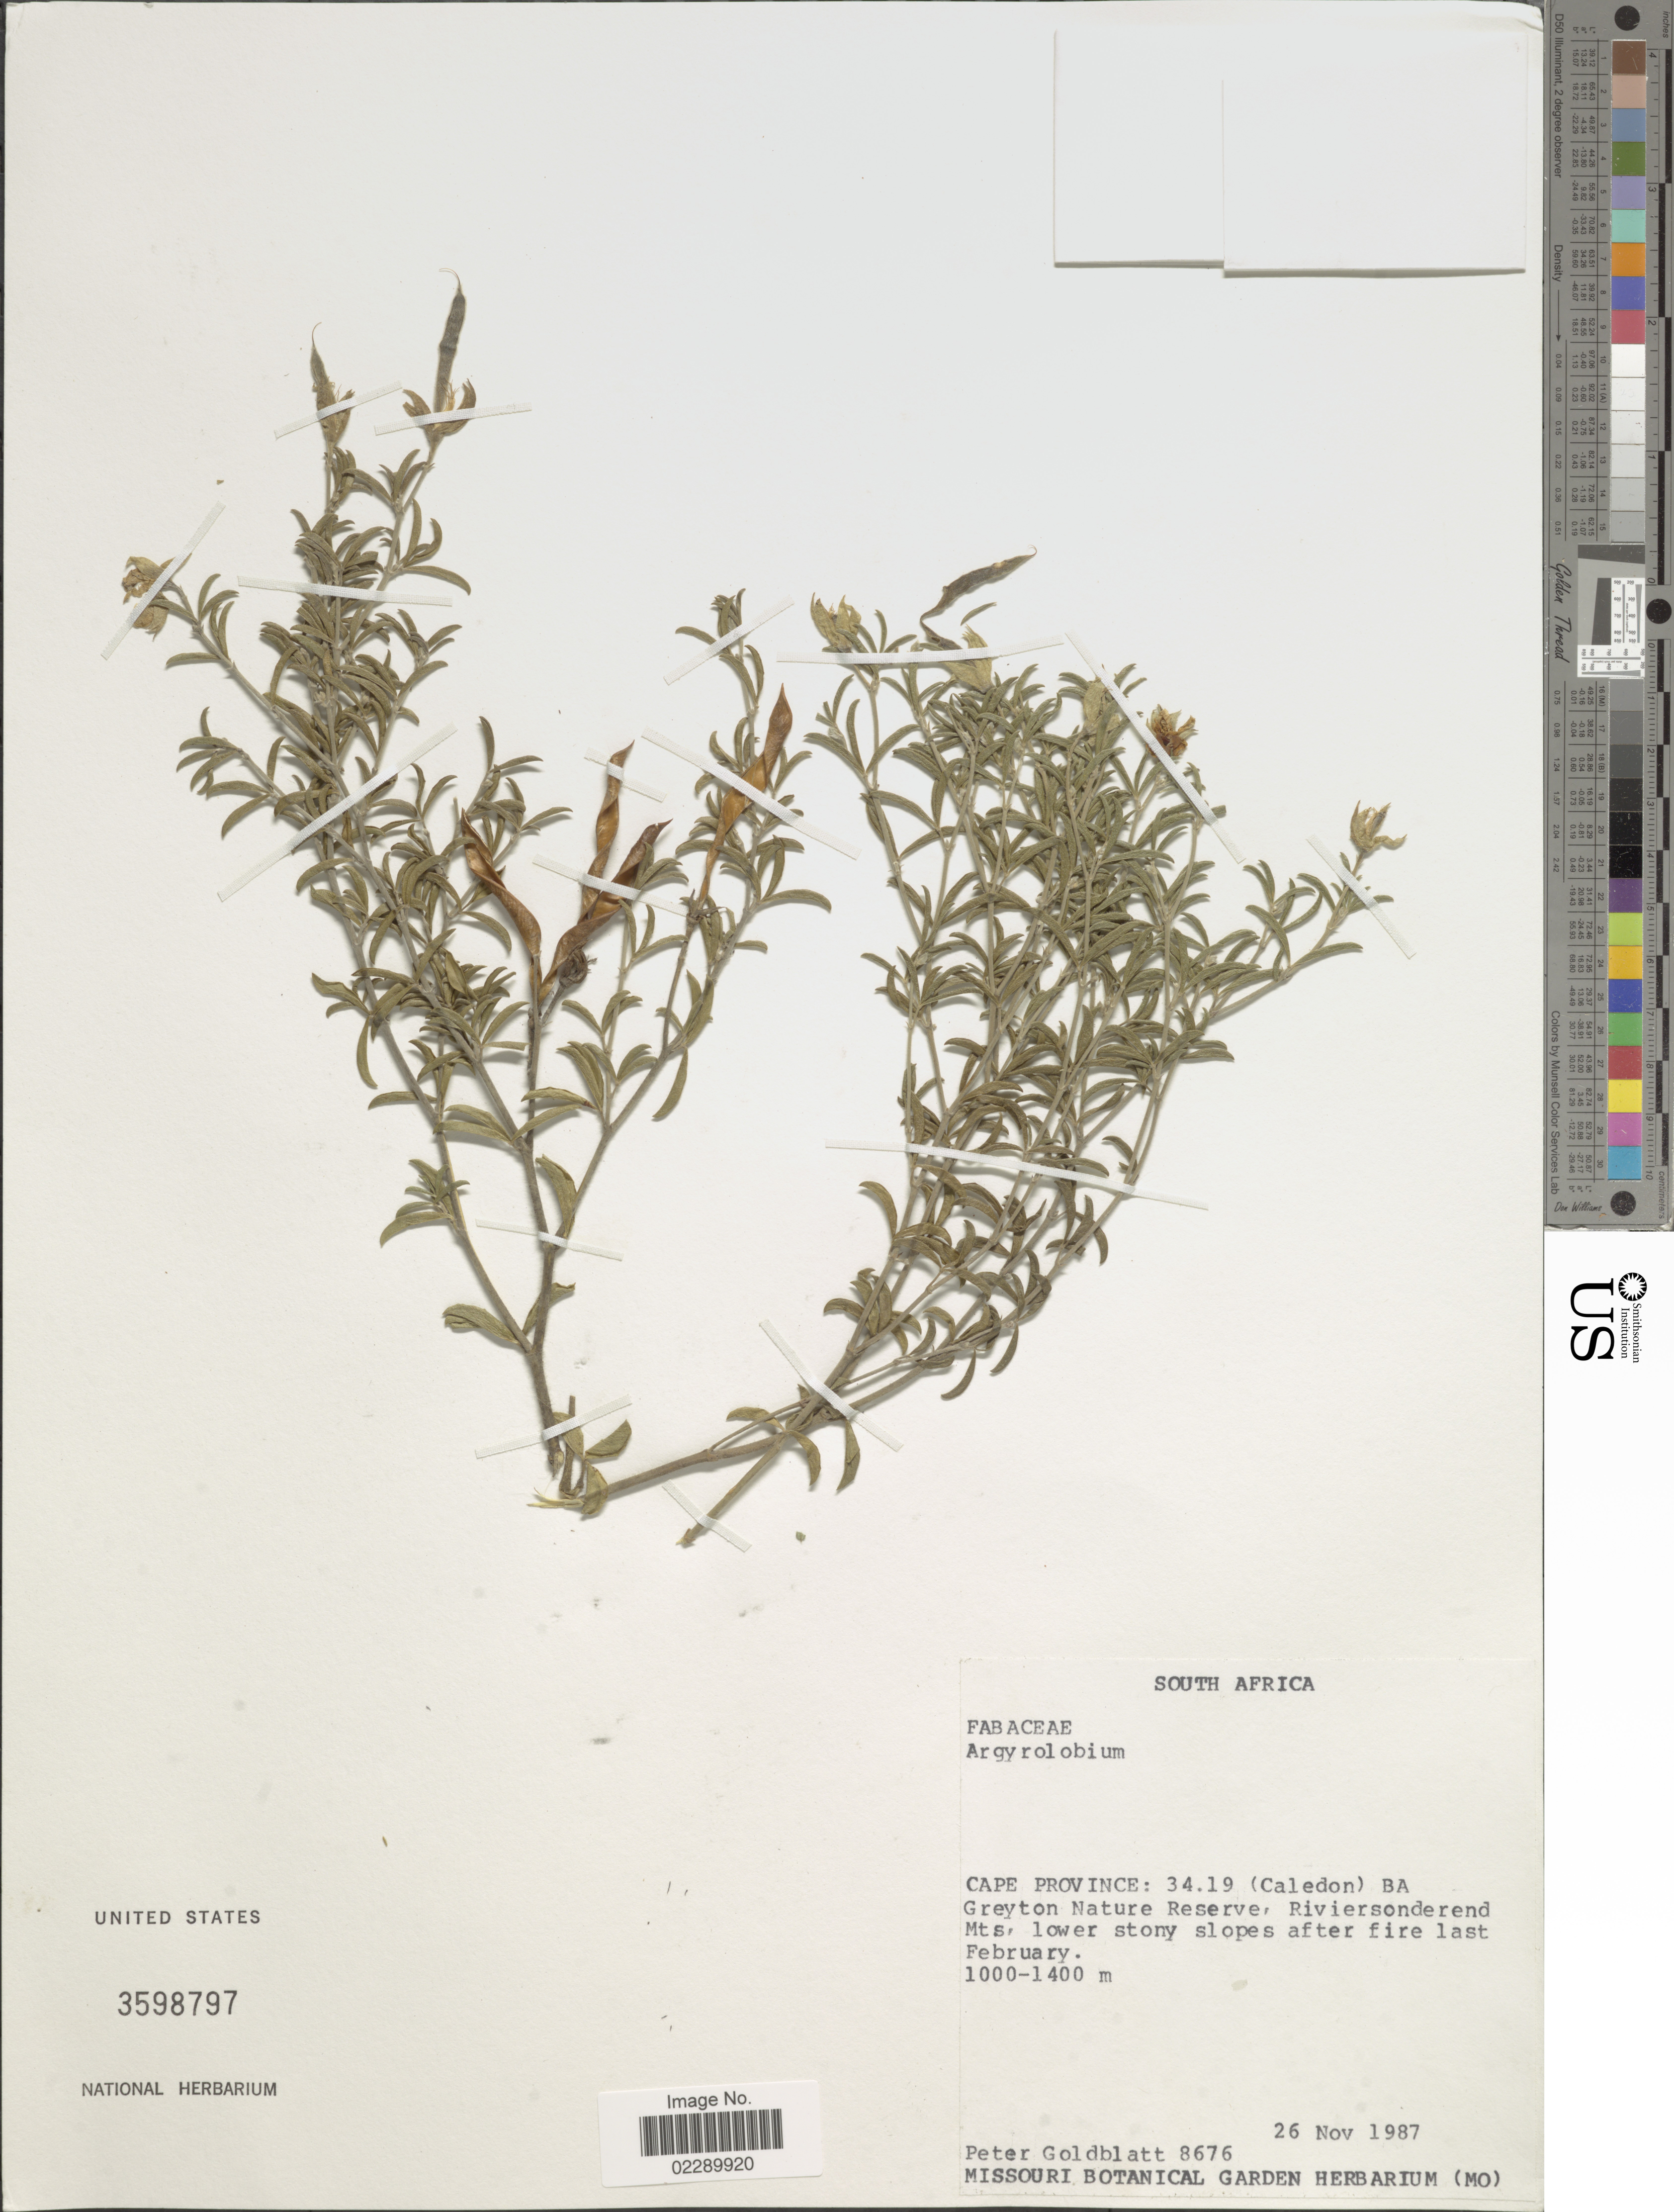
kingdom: Plantae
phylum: Tracheophyta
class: Magnoliopsida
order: Fabales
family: Fabaceae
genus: Argyrolobium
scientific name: Argyrolobium sp.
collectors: P. Goldblatt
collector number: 8676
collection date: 1987-11-26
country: South Africa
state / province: Western Cape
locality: Cape Province: 34.19 (Caledon) BA Greyton Nature Reserve, Riviersonderend Mts. lower stony slopes after fire last February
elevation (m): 1000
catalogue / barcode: US 3598797